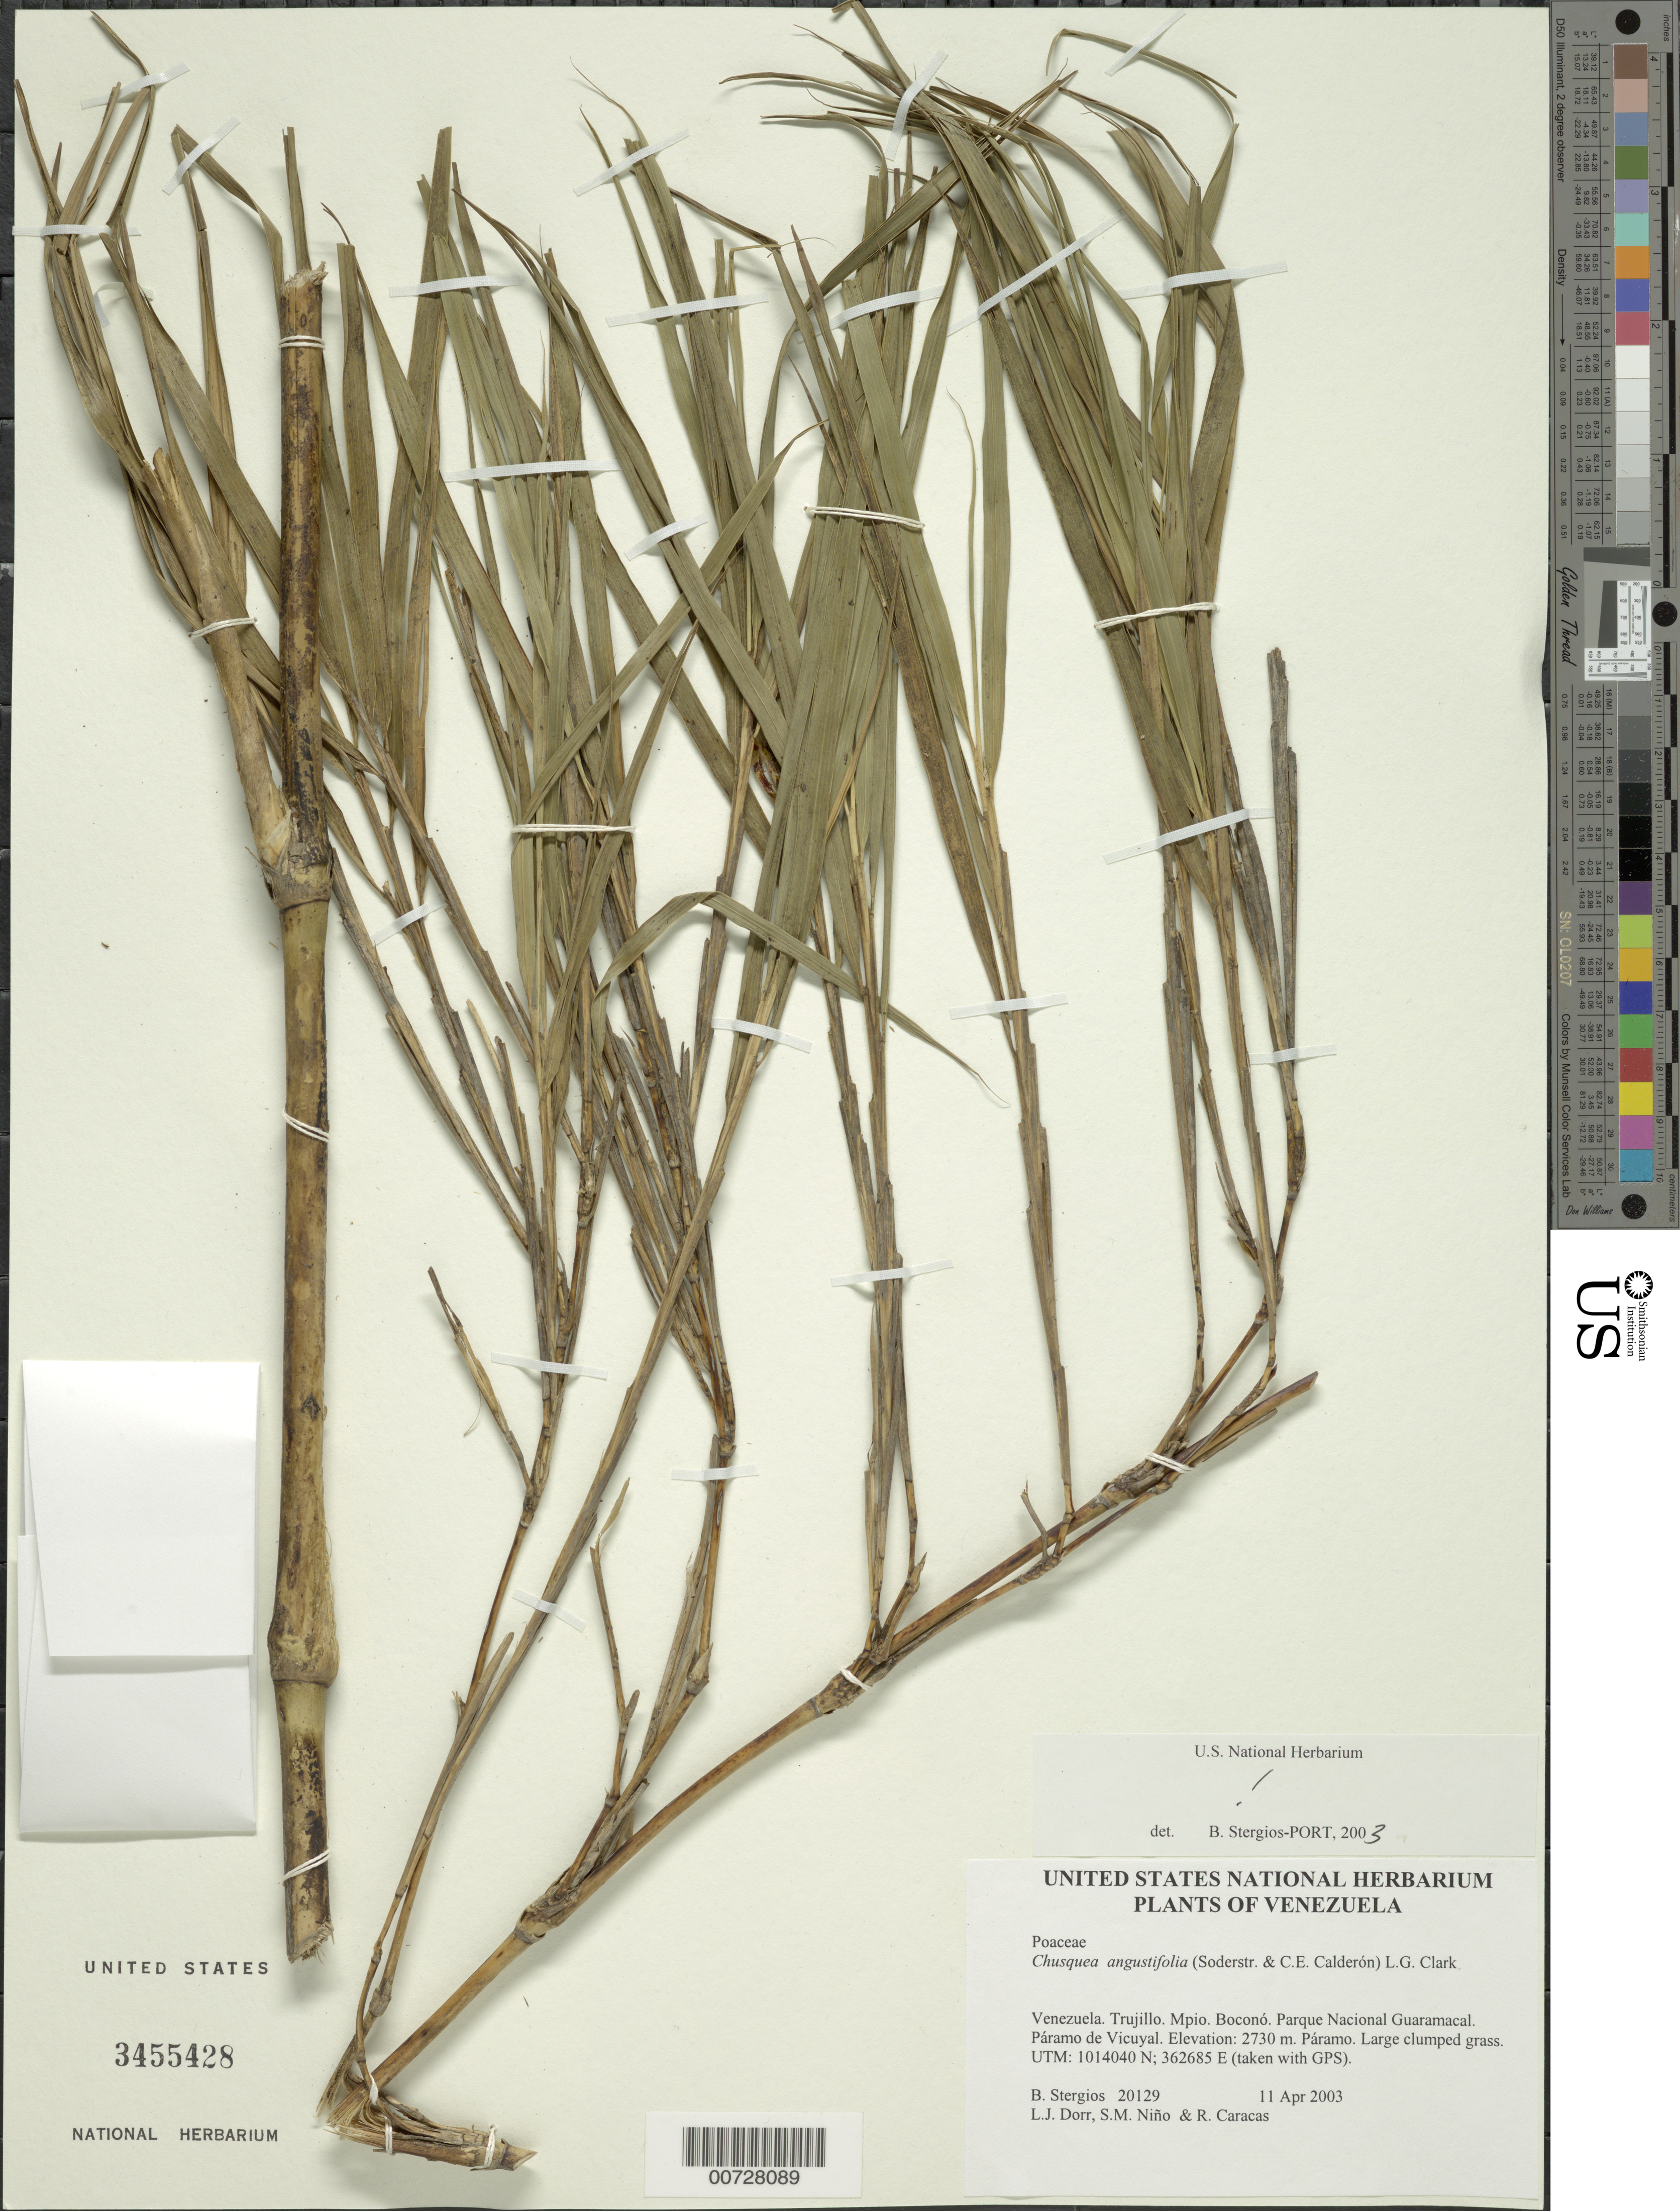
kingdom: Plantae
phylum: Tracheophyta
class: Liliopsida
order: Poales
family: Poaceae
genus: Chusquea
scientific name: Chusquea angustifolia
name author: (Soderstr. & C. E. Calderón) L.G. Clark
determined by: Dorr, L. J., (BOT), Smithsonian Institution - National Museum of Natural History (UNITED STATES)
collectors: B. G. Stergios, L. J. Dorr, S. M. Niño & R. Caracas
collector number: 20129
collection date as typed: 11 Apr 2003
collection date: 2003-04-11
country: Venezuela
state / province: Trujillo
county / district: Boconó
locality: Parque Nacional Guaramacal. Páramo de Vicuyal.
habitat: Páramo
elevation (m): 2730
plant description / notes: PORT, US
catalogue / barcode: US 3455428